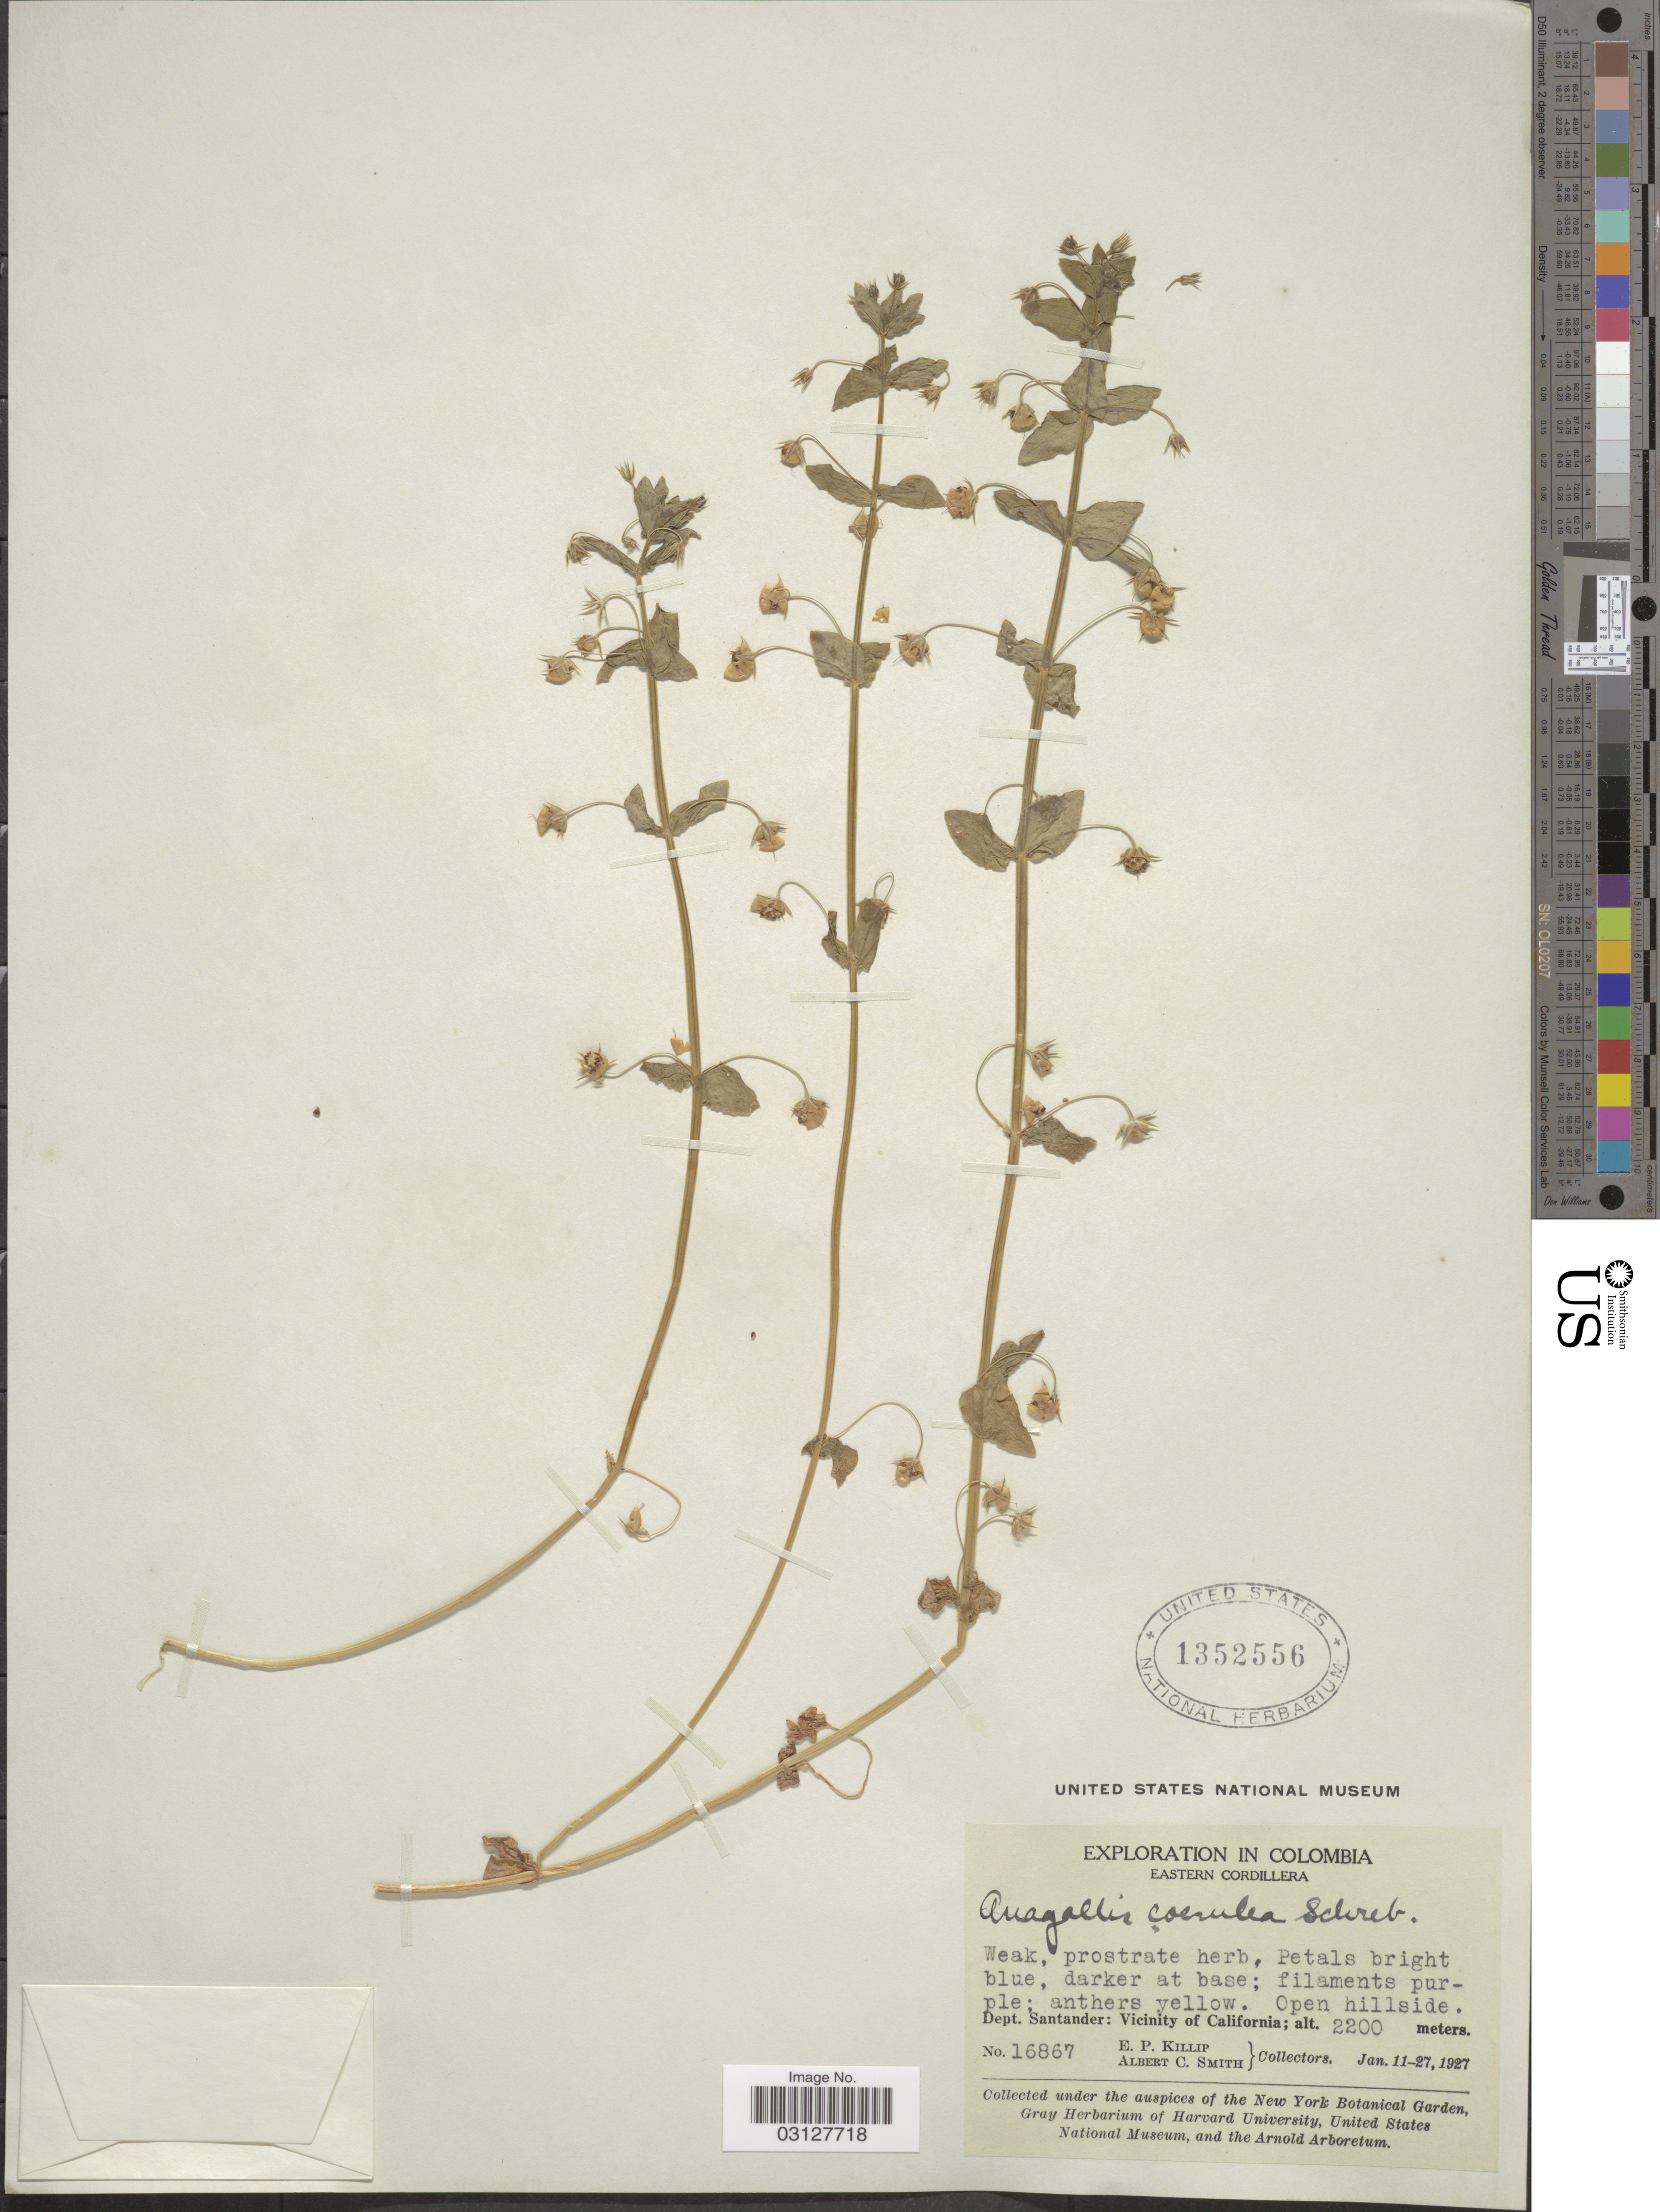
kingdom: Plantae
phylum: Tracheophyta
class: Magnoliopsida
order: Ericales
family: Primulaceae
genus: Anagallis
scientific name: Anagallis coerulea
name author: Schreb.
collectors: E. P. Killip & A. C. Smith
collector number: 16867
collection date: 1927-01-11/1927-01-27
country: Colombia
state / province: Santander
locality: Eastern Cordillera, Open hillside, Dept. Santander: Vicinity of California.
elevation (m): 2200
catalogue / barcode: US 1352556